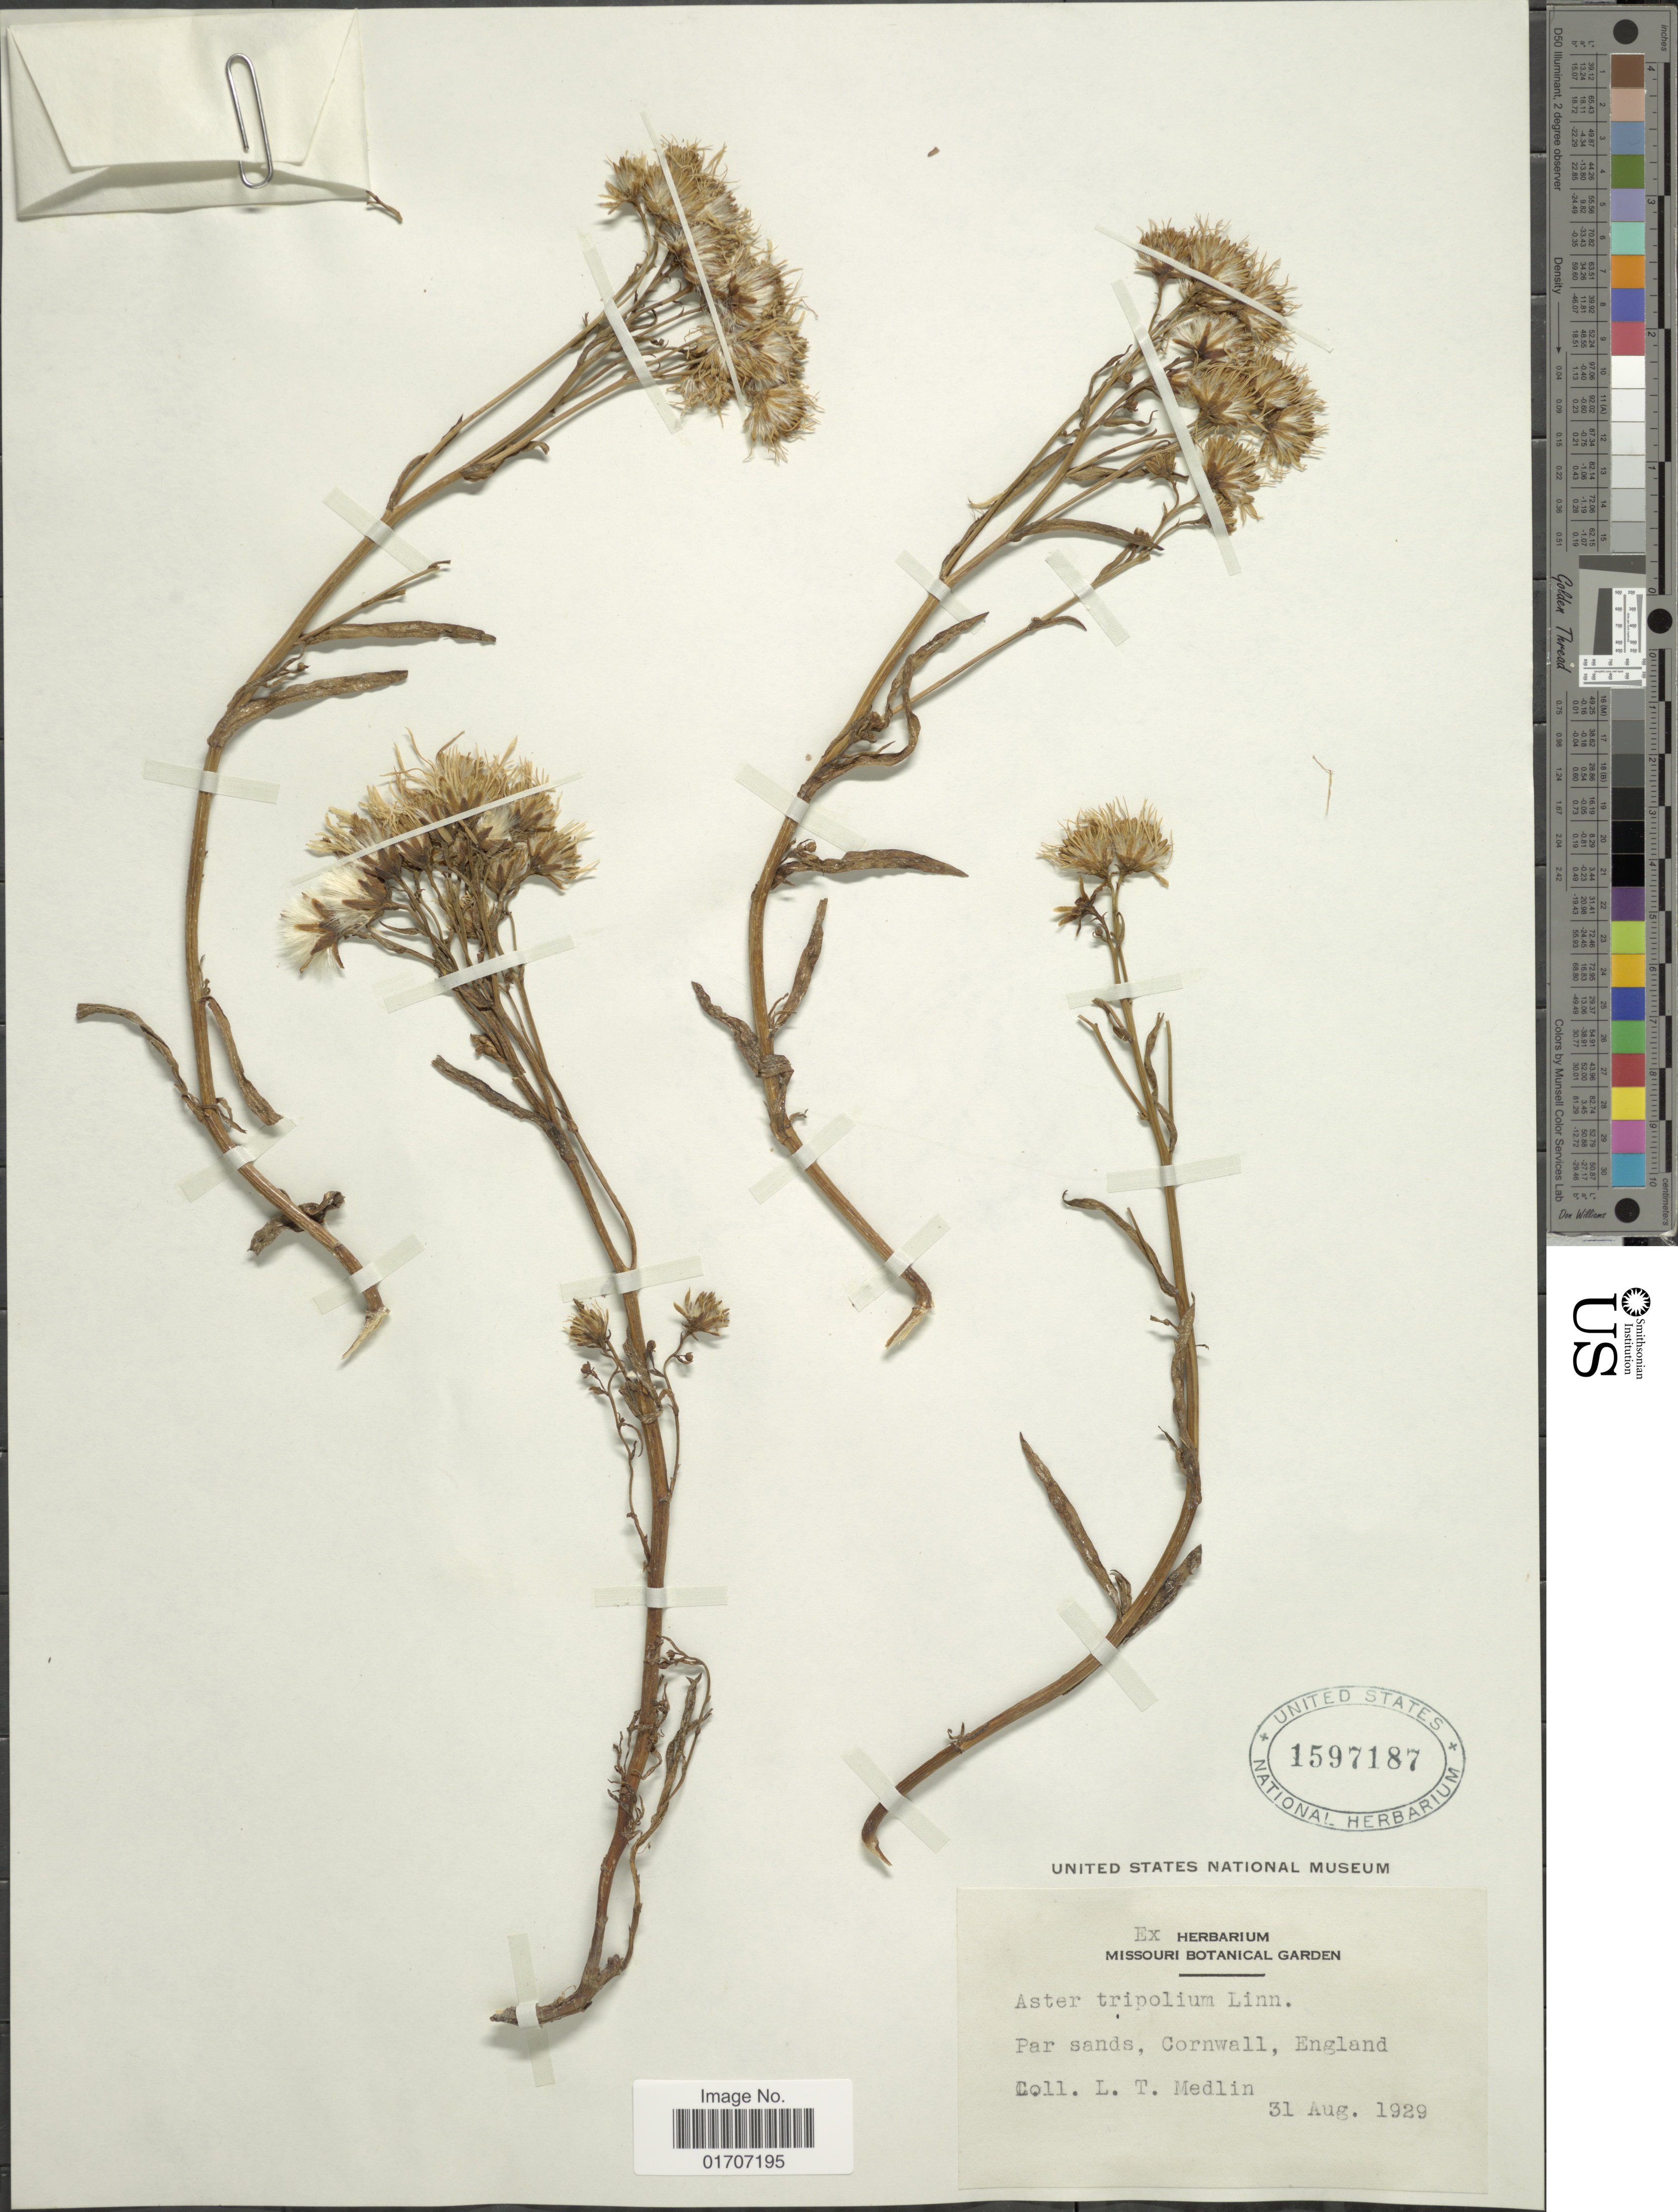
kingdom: Plantae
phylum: Tracheophyta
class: Magnoliopsida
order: Asterales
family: Asteraceae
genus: Tripolium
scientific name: Tripolium pannonicum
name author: (Jacq.) Dobrocz.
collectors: L. Medlin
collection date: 1929-08-31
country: United Kingdom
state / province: England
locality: Par sand, Cornwall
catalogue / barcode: US 1597187